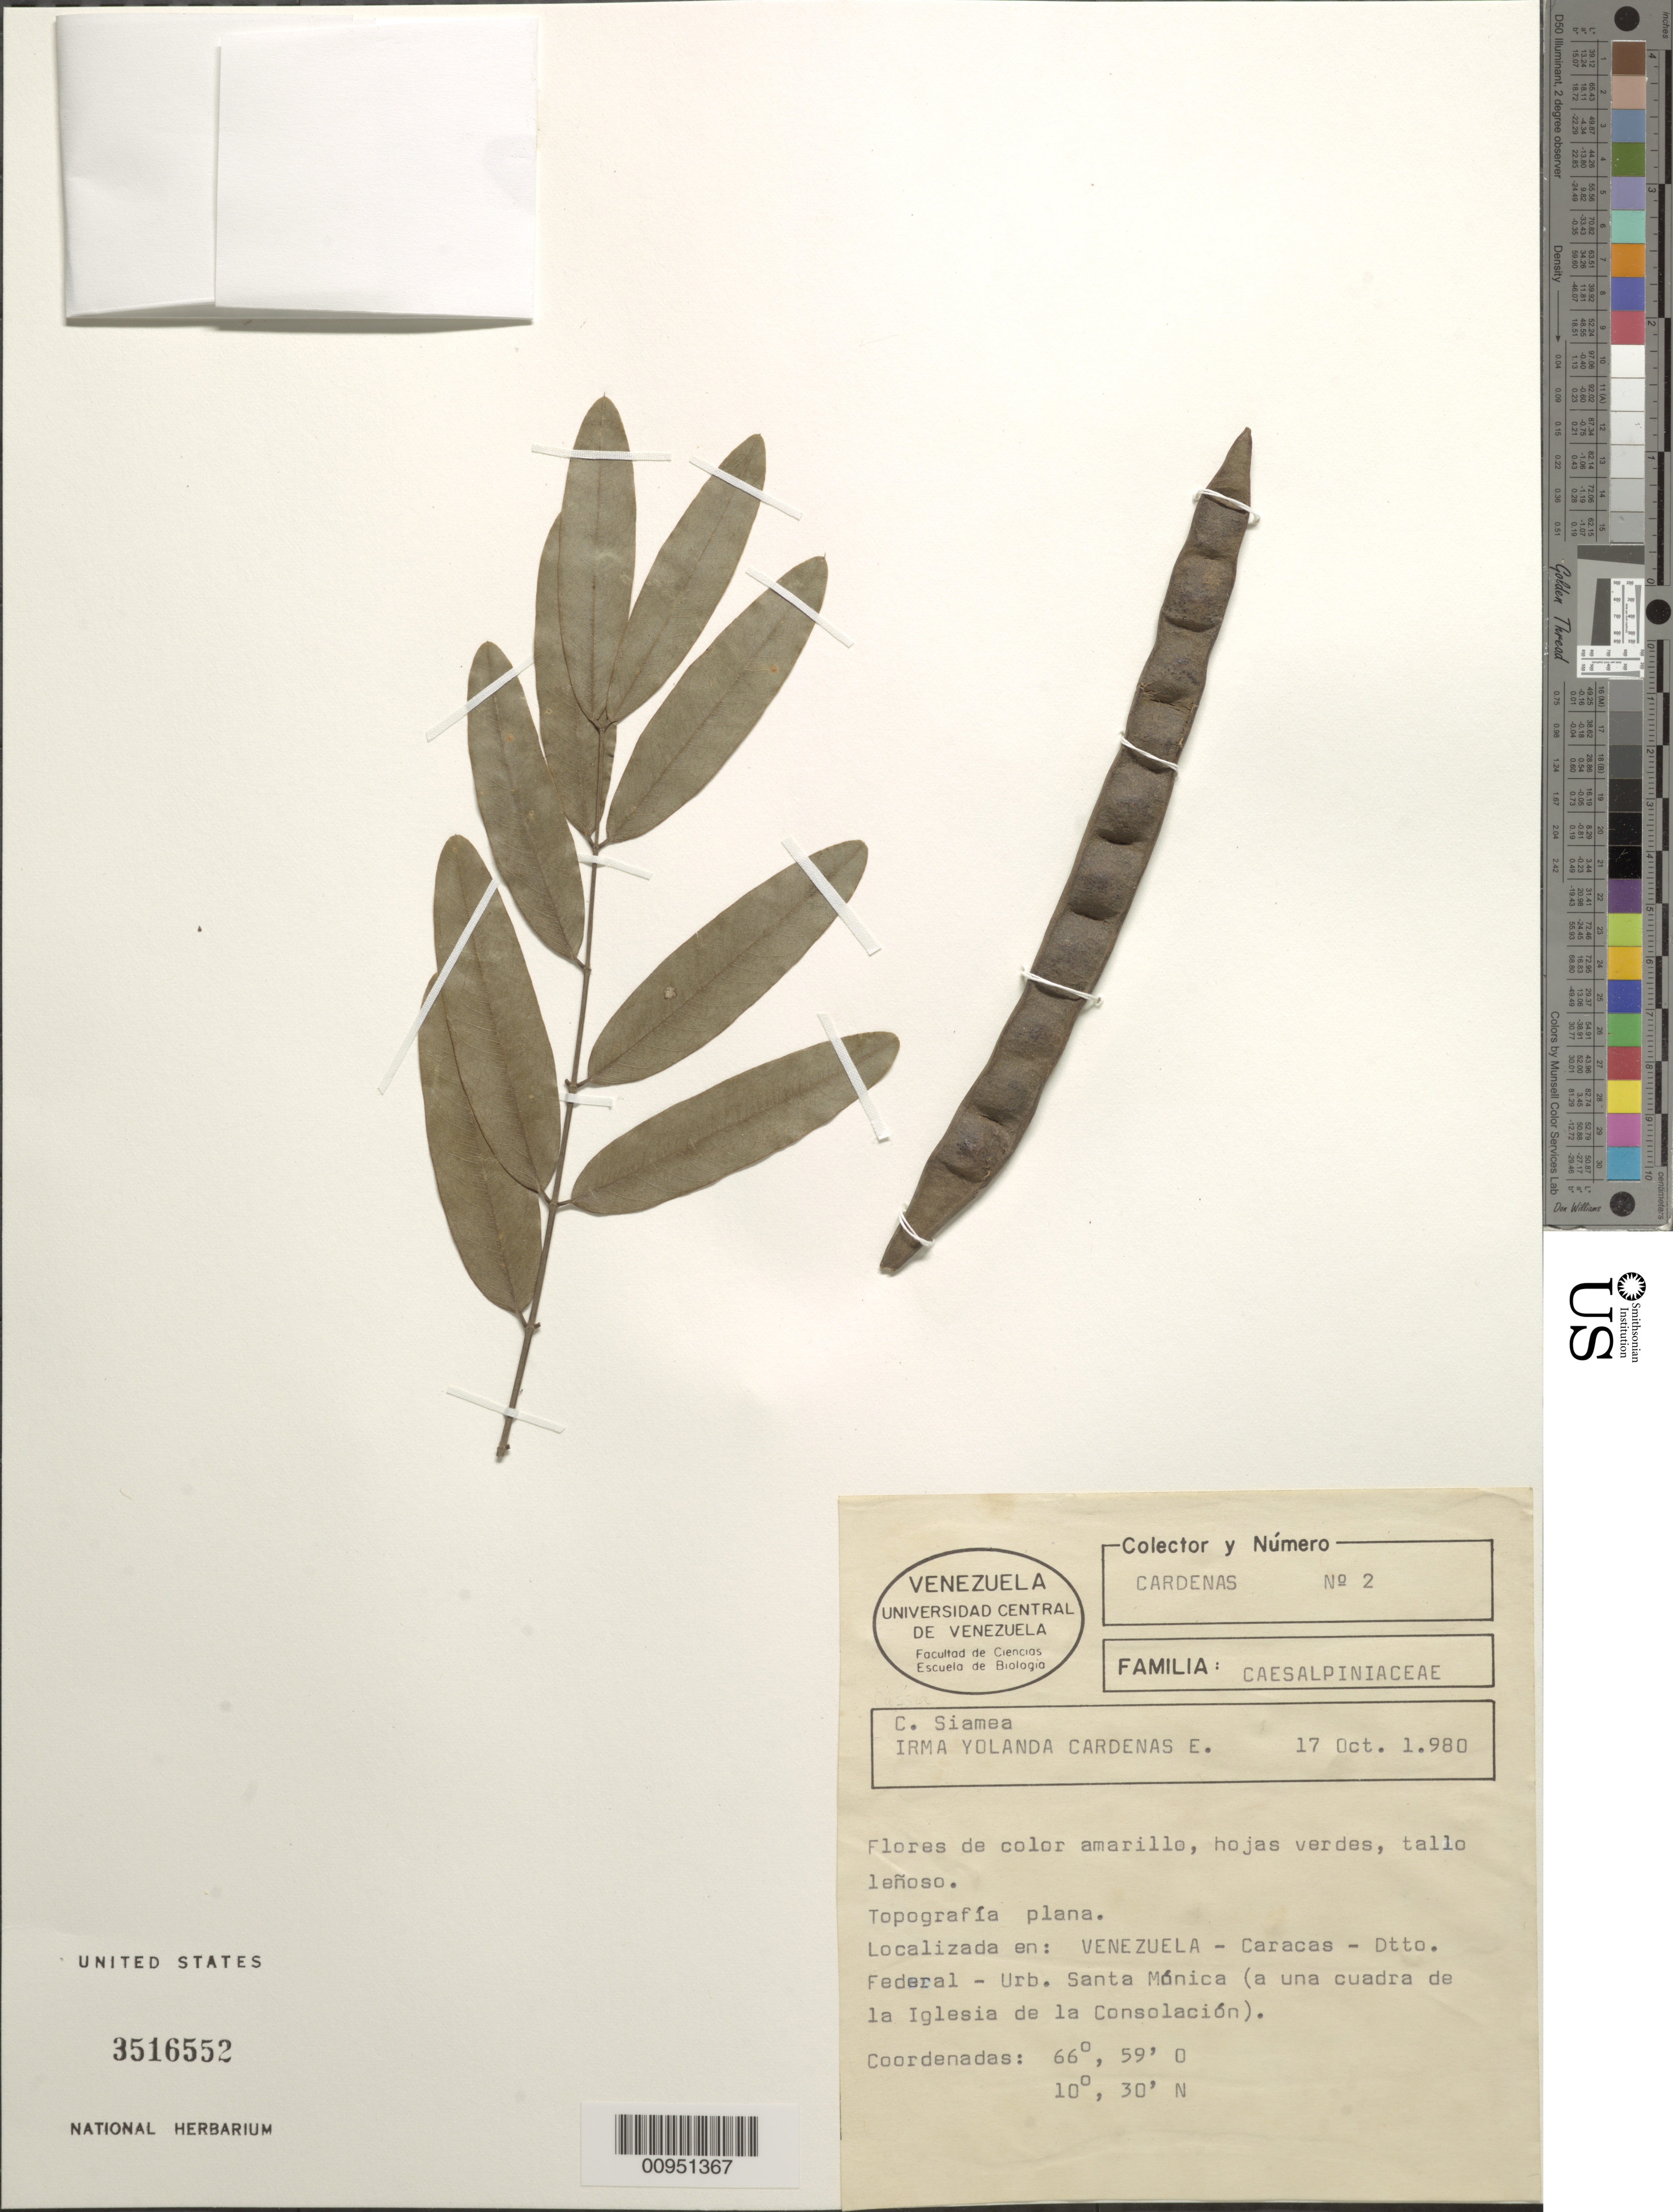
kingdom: Plantae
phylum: Tracheophyta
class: Magnoliopsida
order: Fabales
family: Fabaceae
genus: Senna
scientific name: Senna siamea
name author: (Lam.) H.S. Irwin & Barneby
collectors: I. Cardenas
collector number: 2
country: Venezuela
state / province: Distrito Federal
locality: Santa Monica, Caracas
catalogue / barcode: US 3516552